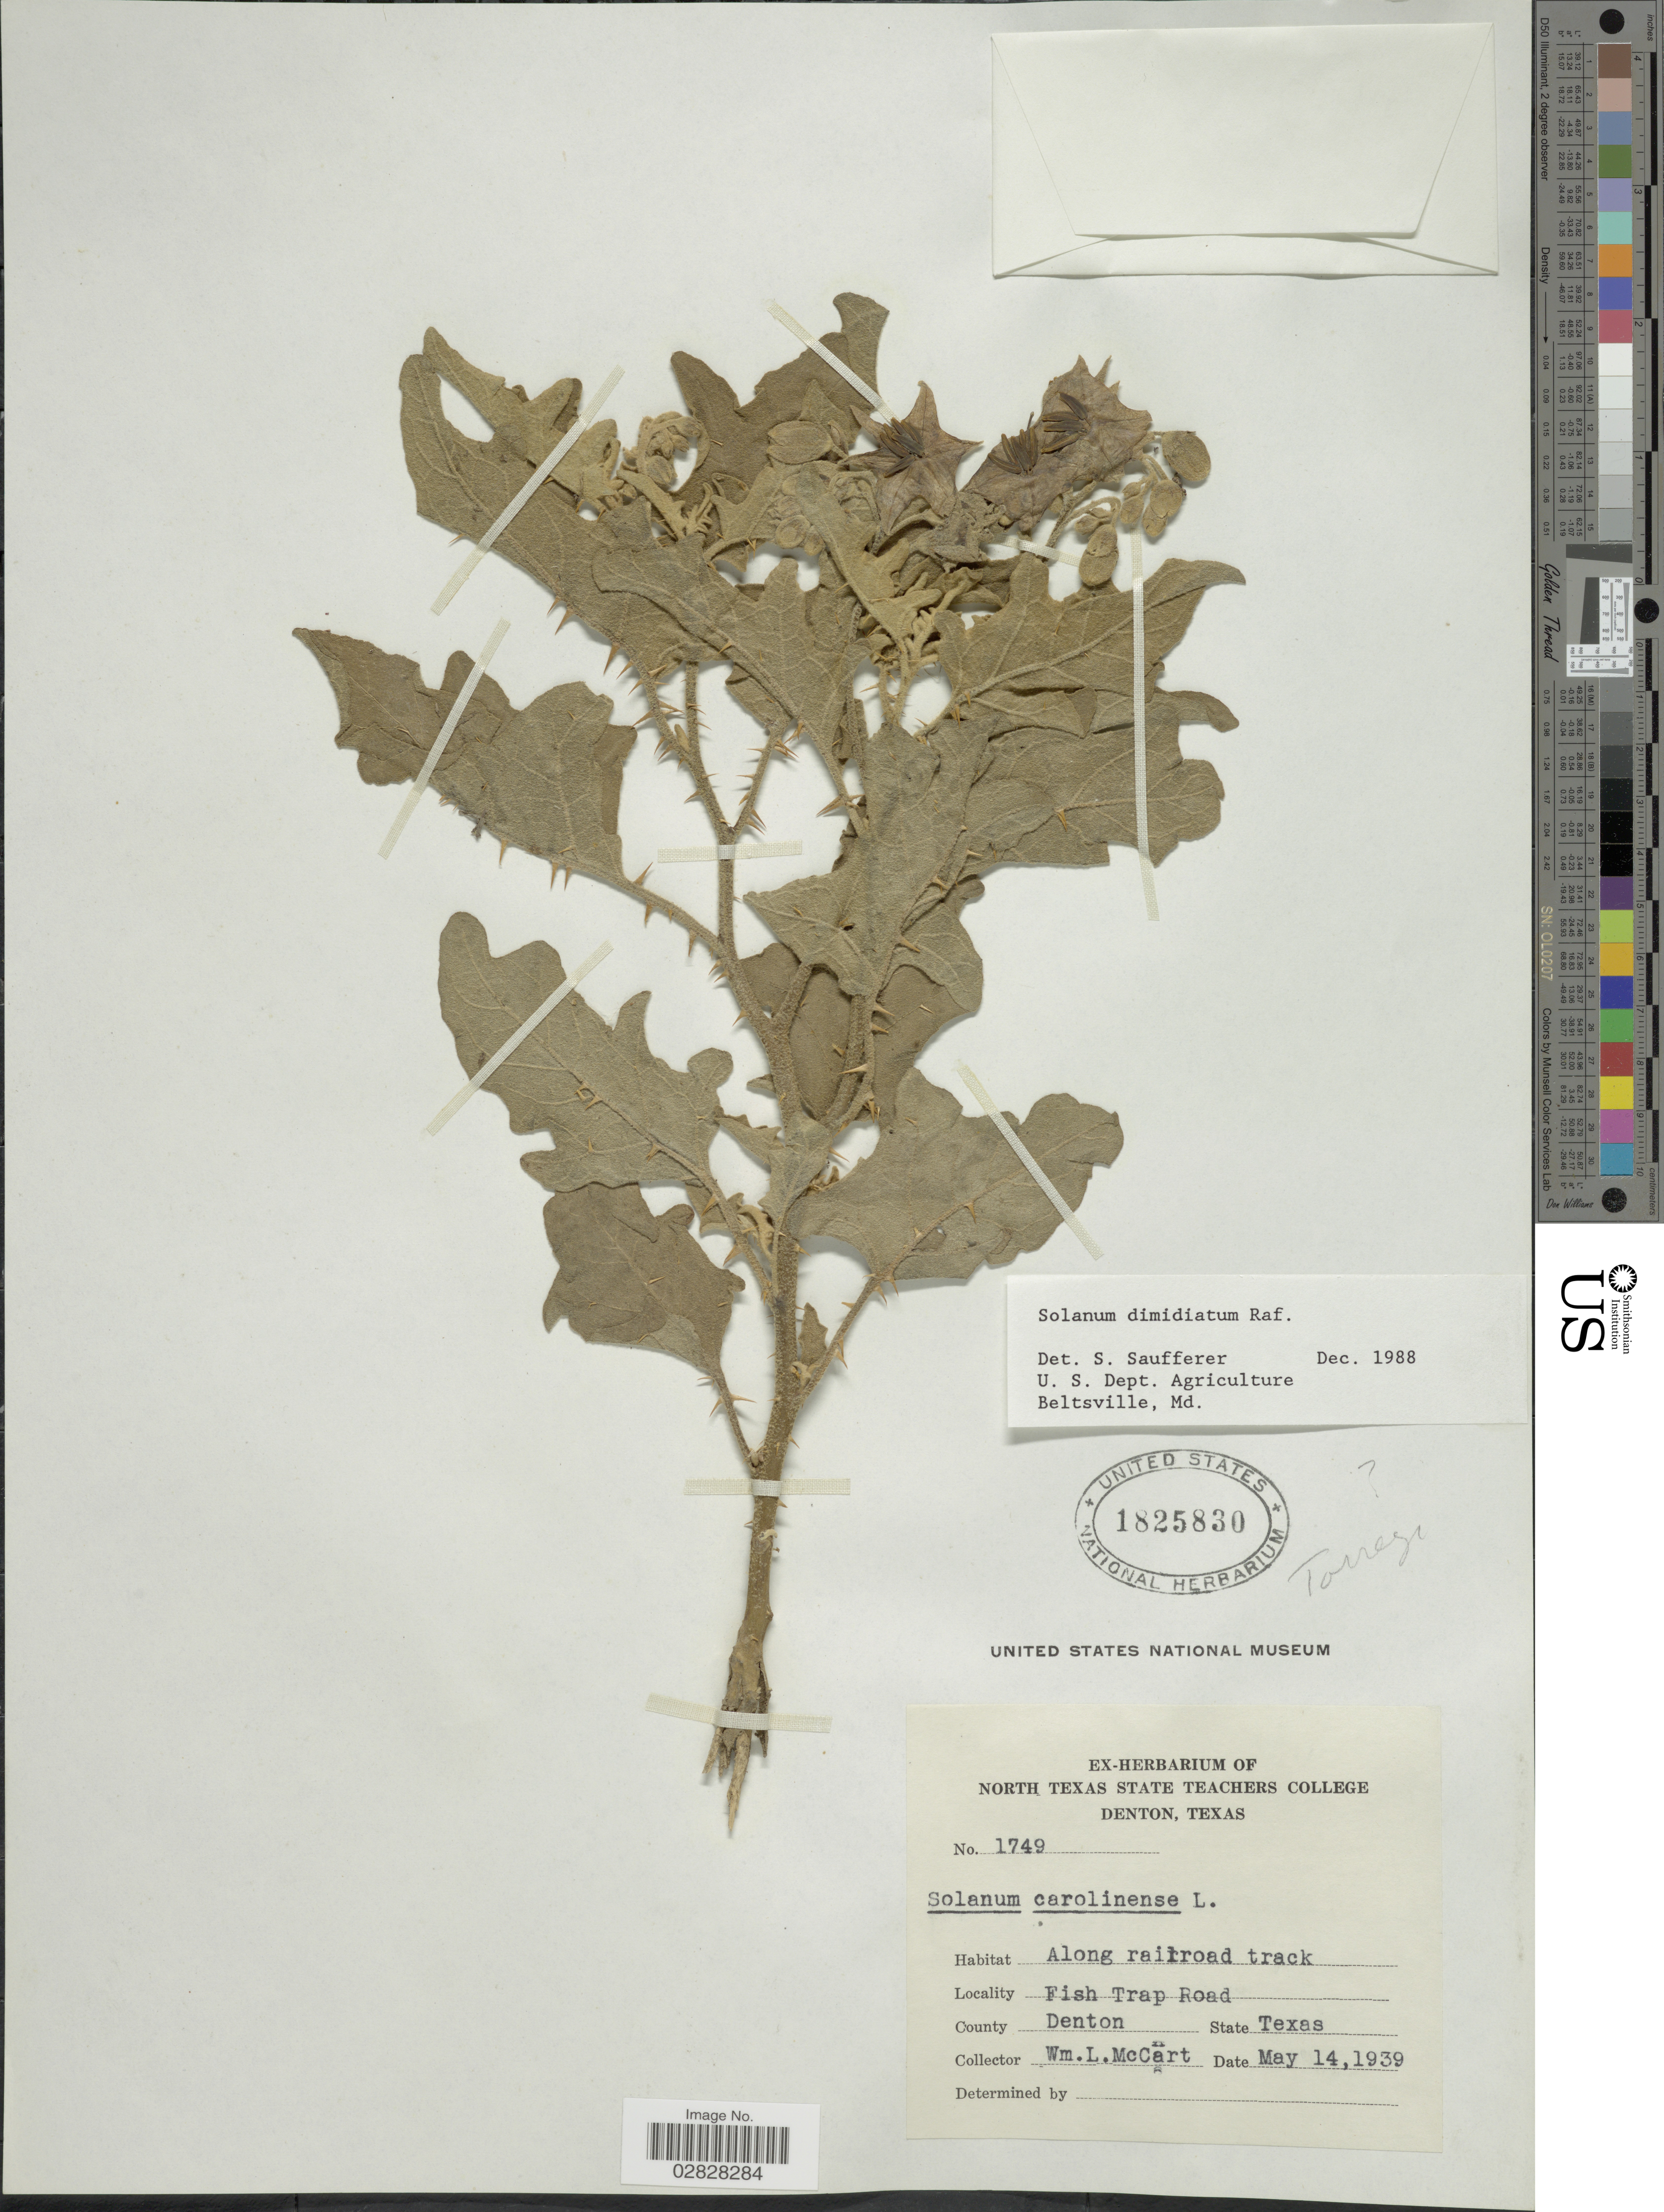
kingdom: Plantae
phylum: Tracheophyta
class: Magnoliopsida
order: Solanales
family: Solanaceae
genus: Solanum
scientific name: Solanum dimidiatum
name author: Raf.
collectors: W. McCart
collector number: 1749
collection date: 1939-05-14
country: United States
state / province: Texas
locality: Along railroad track. Fish Trap Road. County Denton.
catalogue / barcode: US 1825830